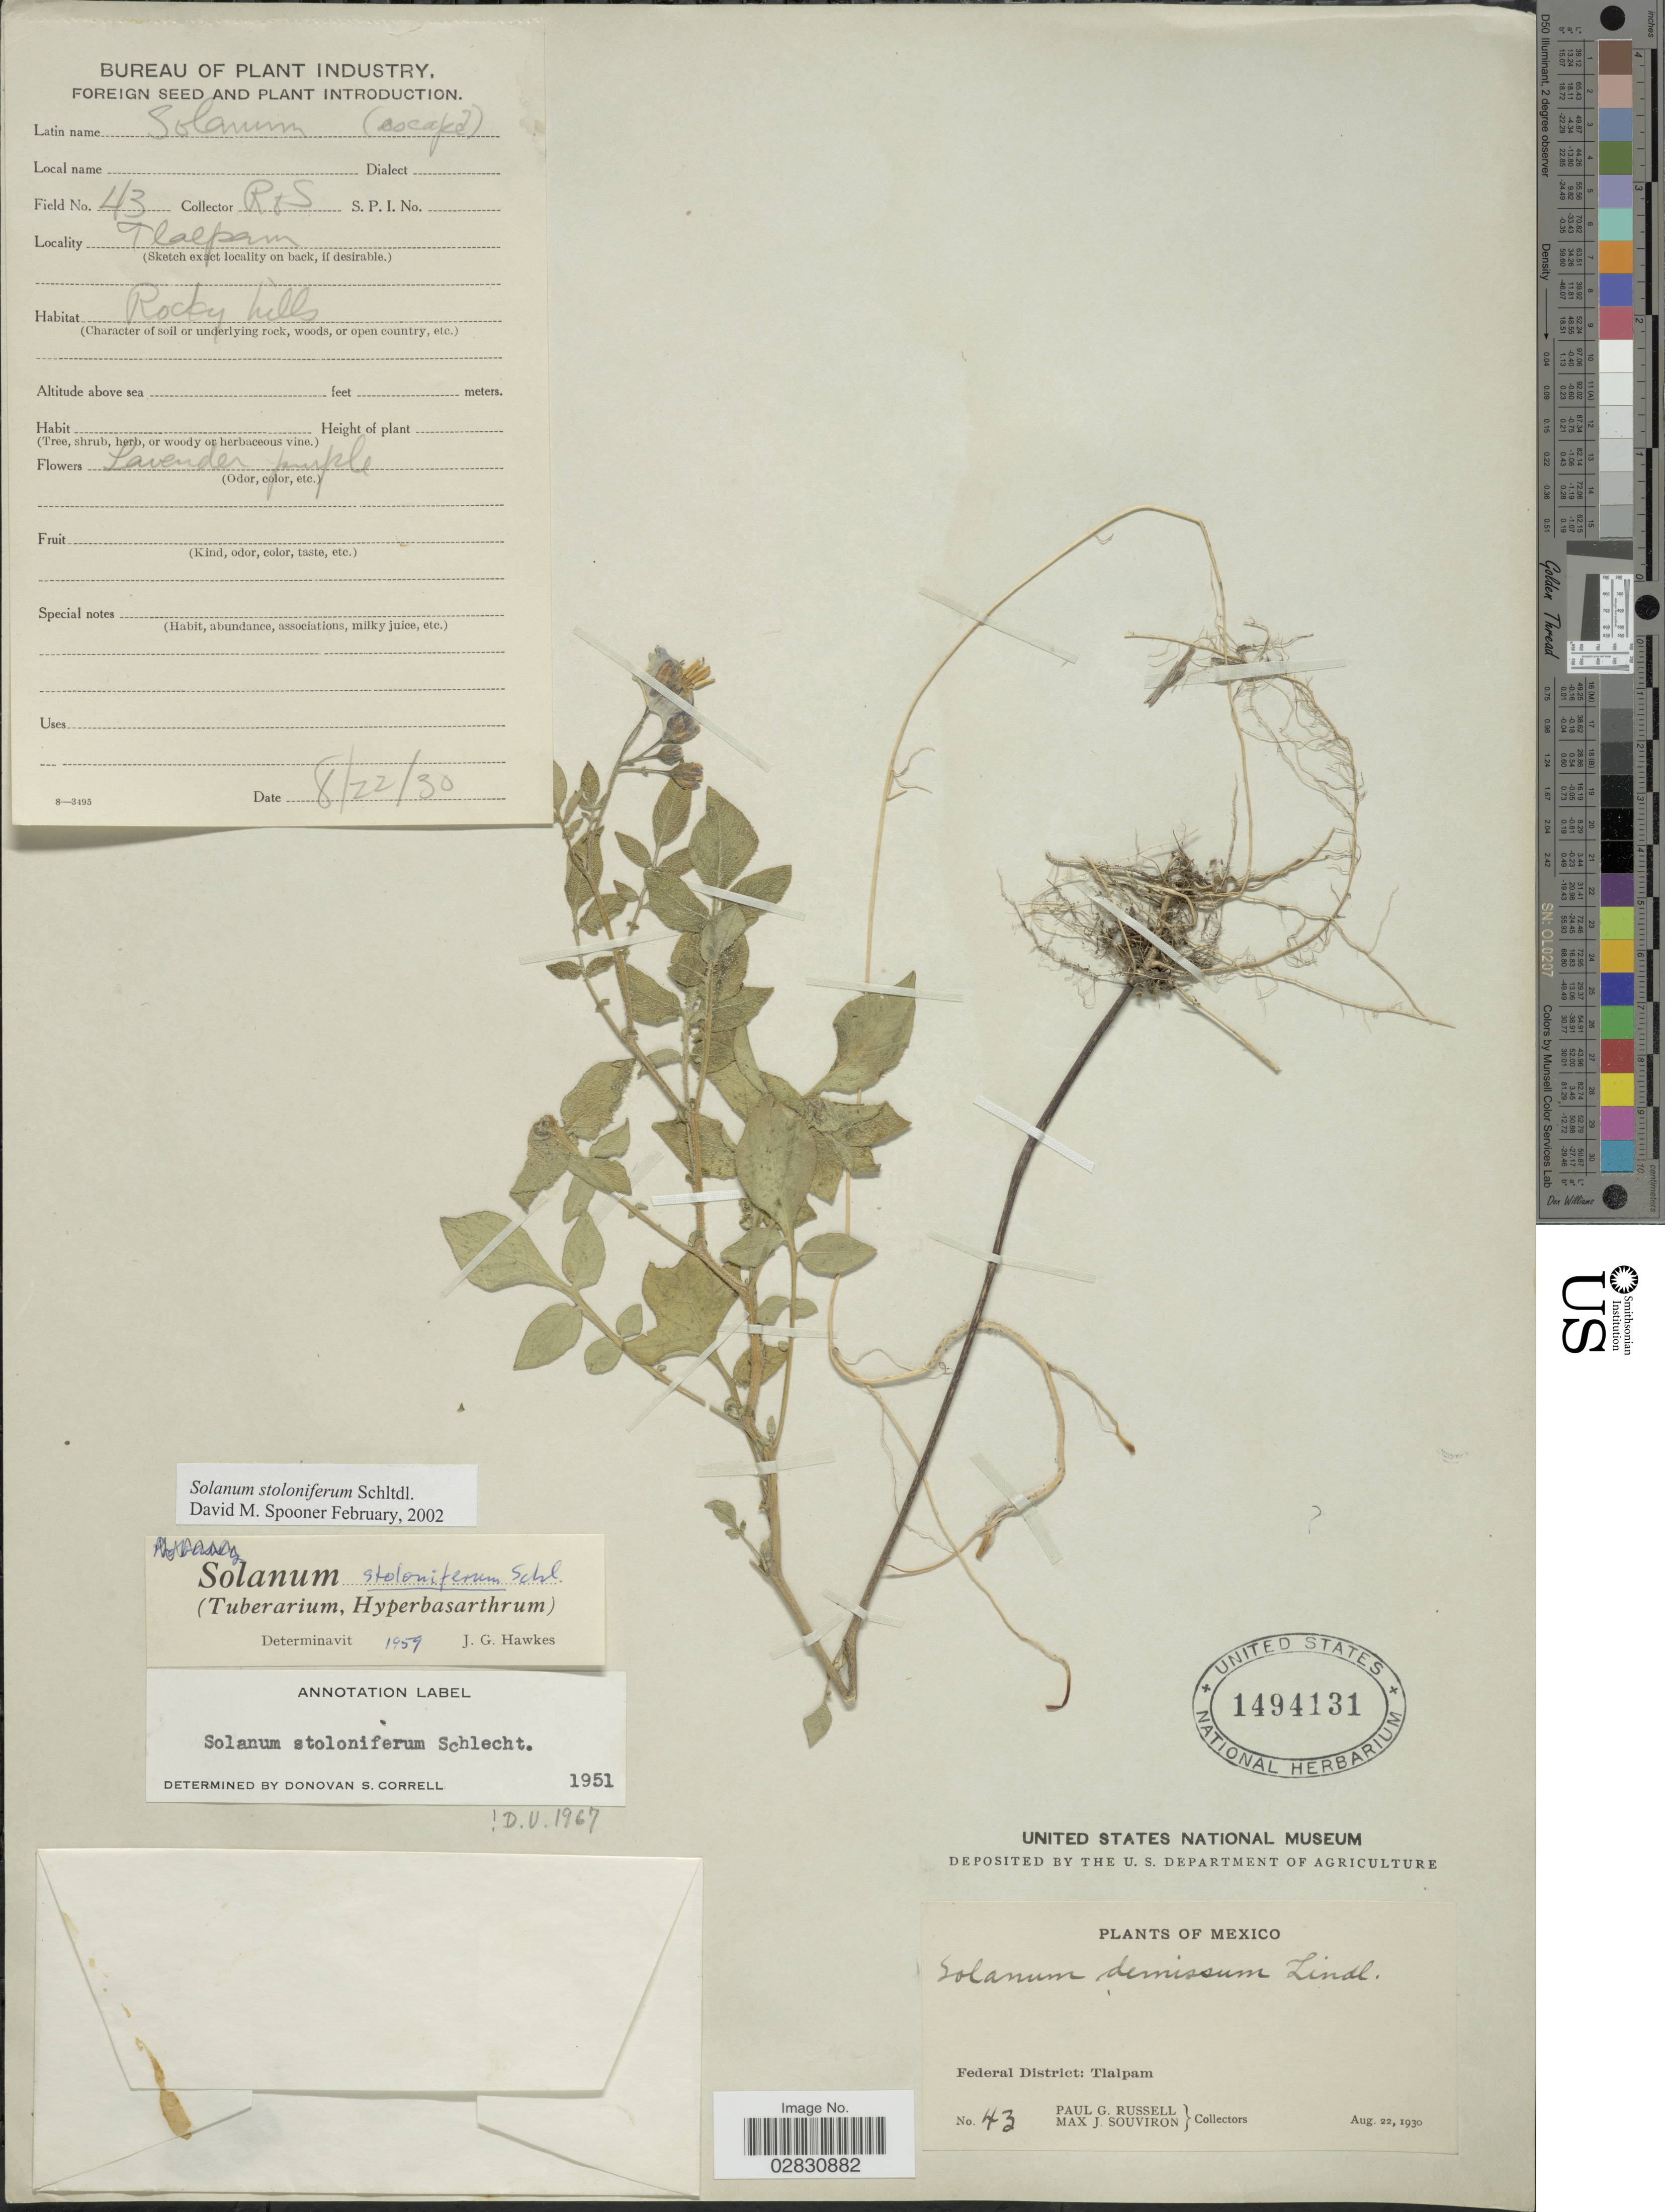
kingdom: Plantae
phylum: Tracheophyta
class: Magnoliopsida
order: Solanales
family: Solanaceae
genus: Solanum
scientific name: Solanum stoloniferum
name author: Schltdl. & Bouché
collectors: P. G. Russell & M. J. Souviron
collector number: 43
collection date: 1930-08-22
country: Mexico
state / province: Distrito Federal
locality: Federal District: Tlalpam.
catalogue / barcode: US 1494131